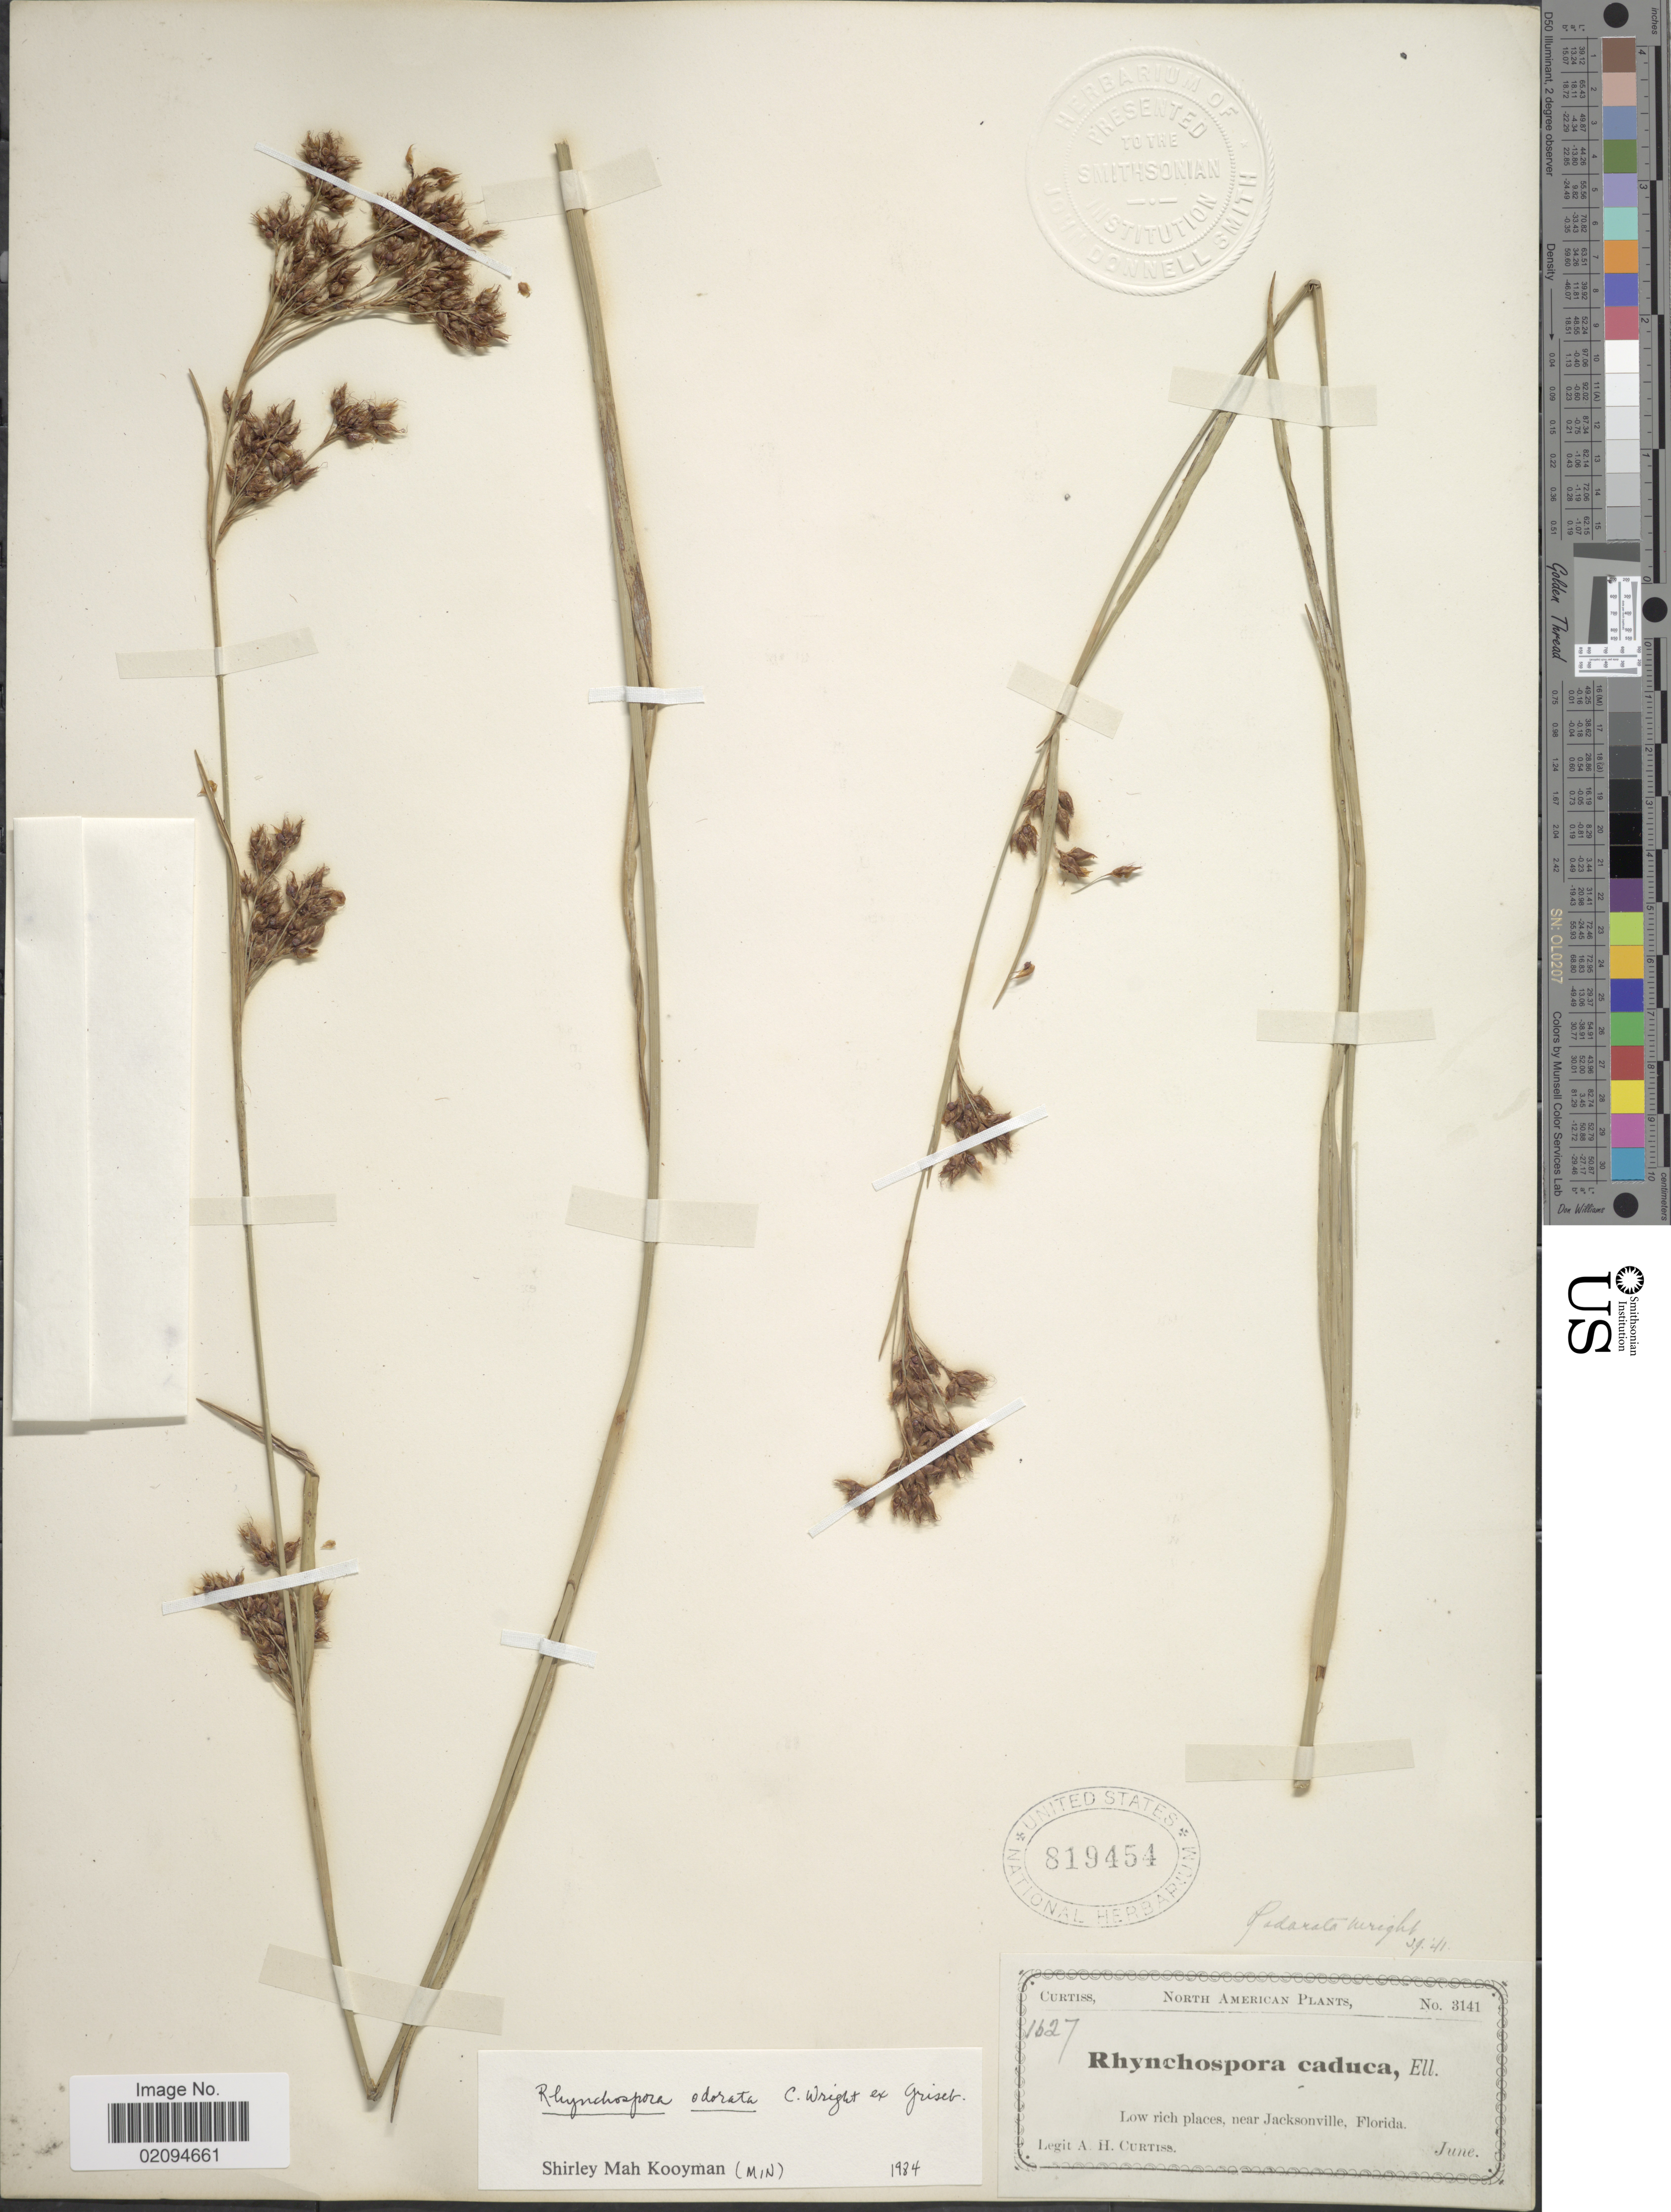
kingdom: Plantae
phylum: Tracheophyta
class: Liliopsida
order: Poales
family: Cyperaceae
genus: Rhynchospora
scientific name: Rhynchospora odorata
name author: C. Wright ex Griseb.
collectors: A. H. Curtiss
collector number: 1627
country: United States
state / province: Florida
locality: Near Jacksonville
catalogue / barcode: US 819454